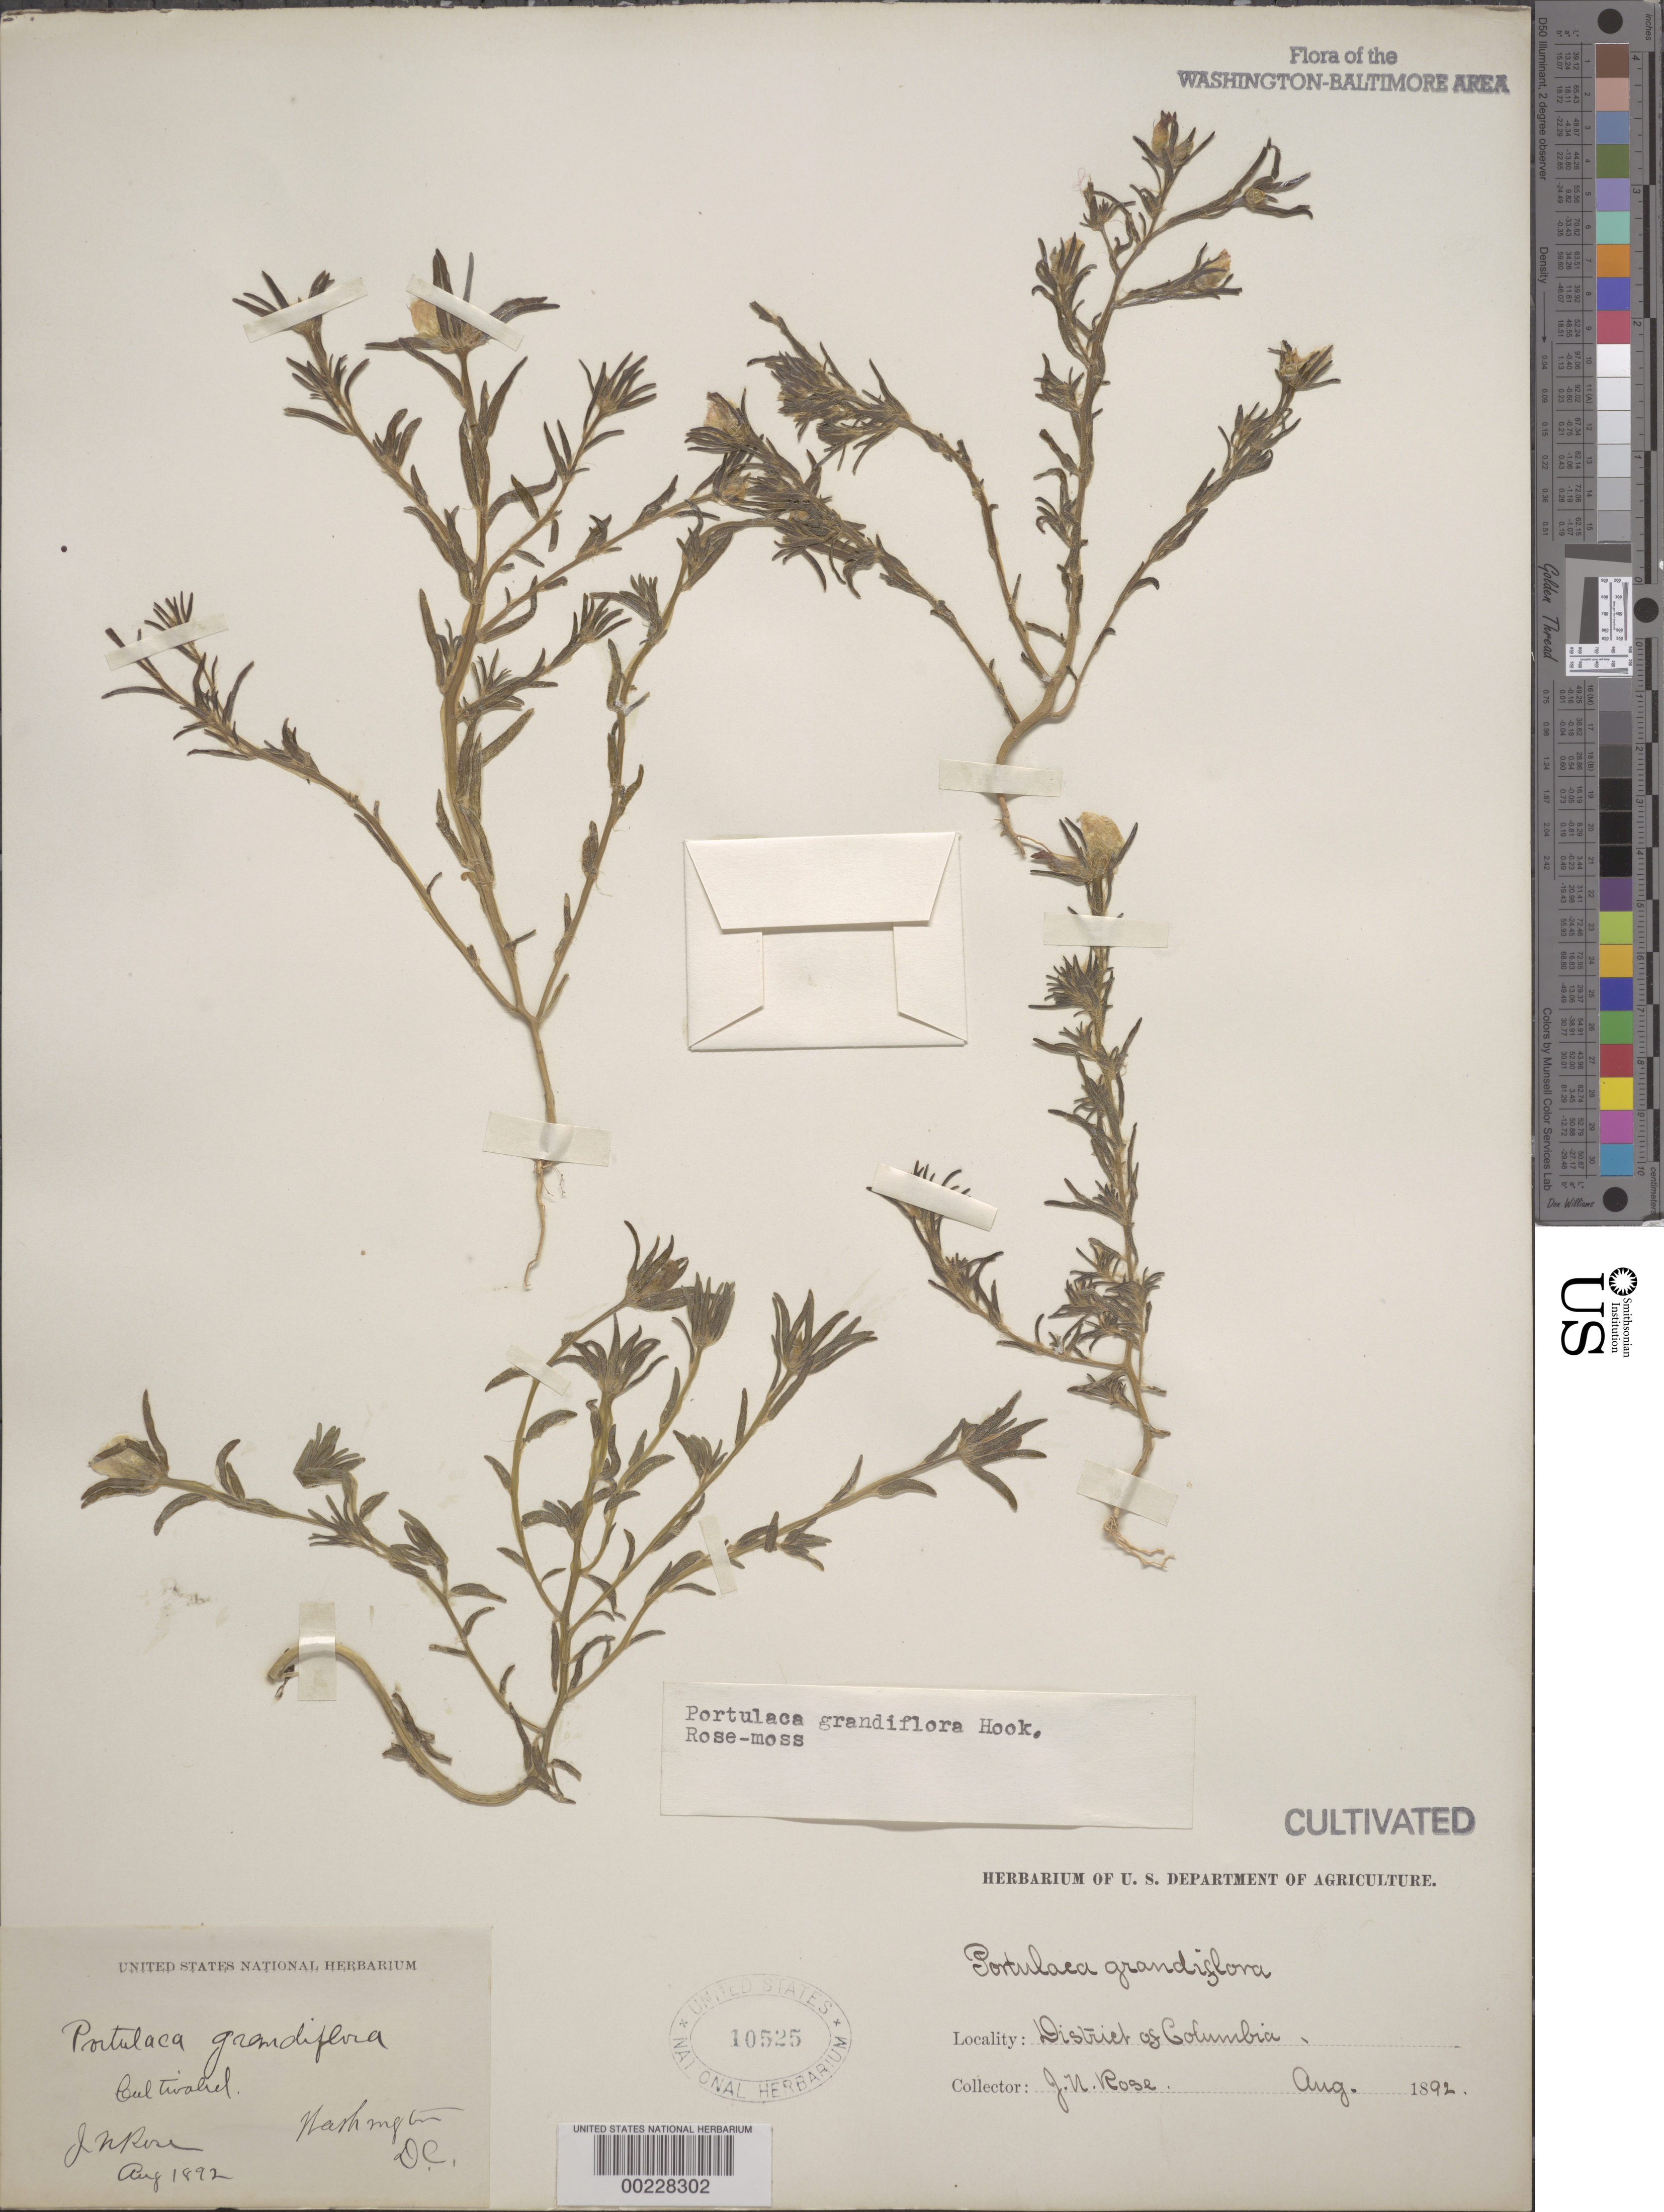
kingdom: Plantae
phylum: Tracheophyta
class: Magnoliopsida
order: Caryophyllales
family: Montiaceae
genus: Claytonia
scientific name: Claytonia caroliniana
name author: Michx.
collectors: J. N. Rose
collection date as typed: Aug 1892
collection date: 1892-08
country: United States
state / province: District of Columbia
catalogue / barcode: US 10525